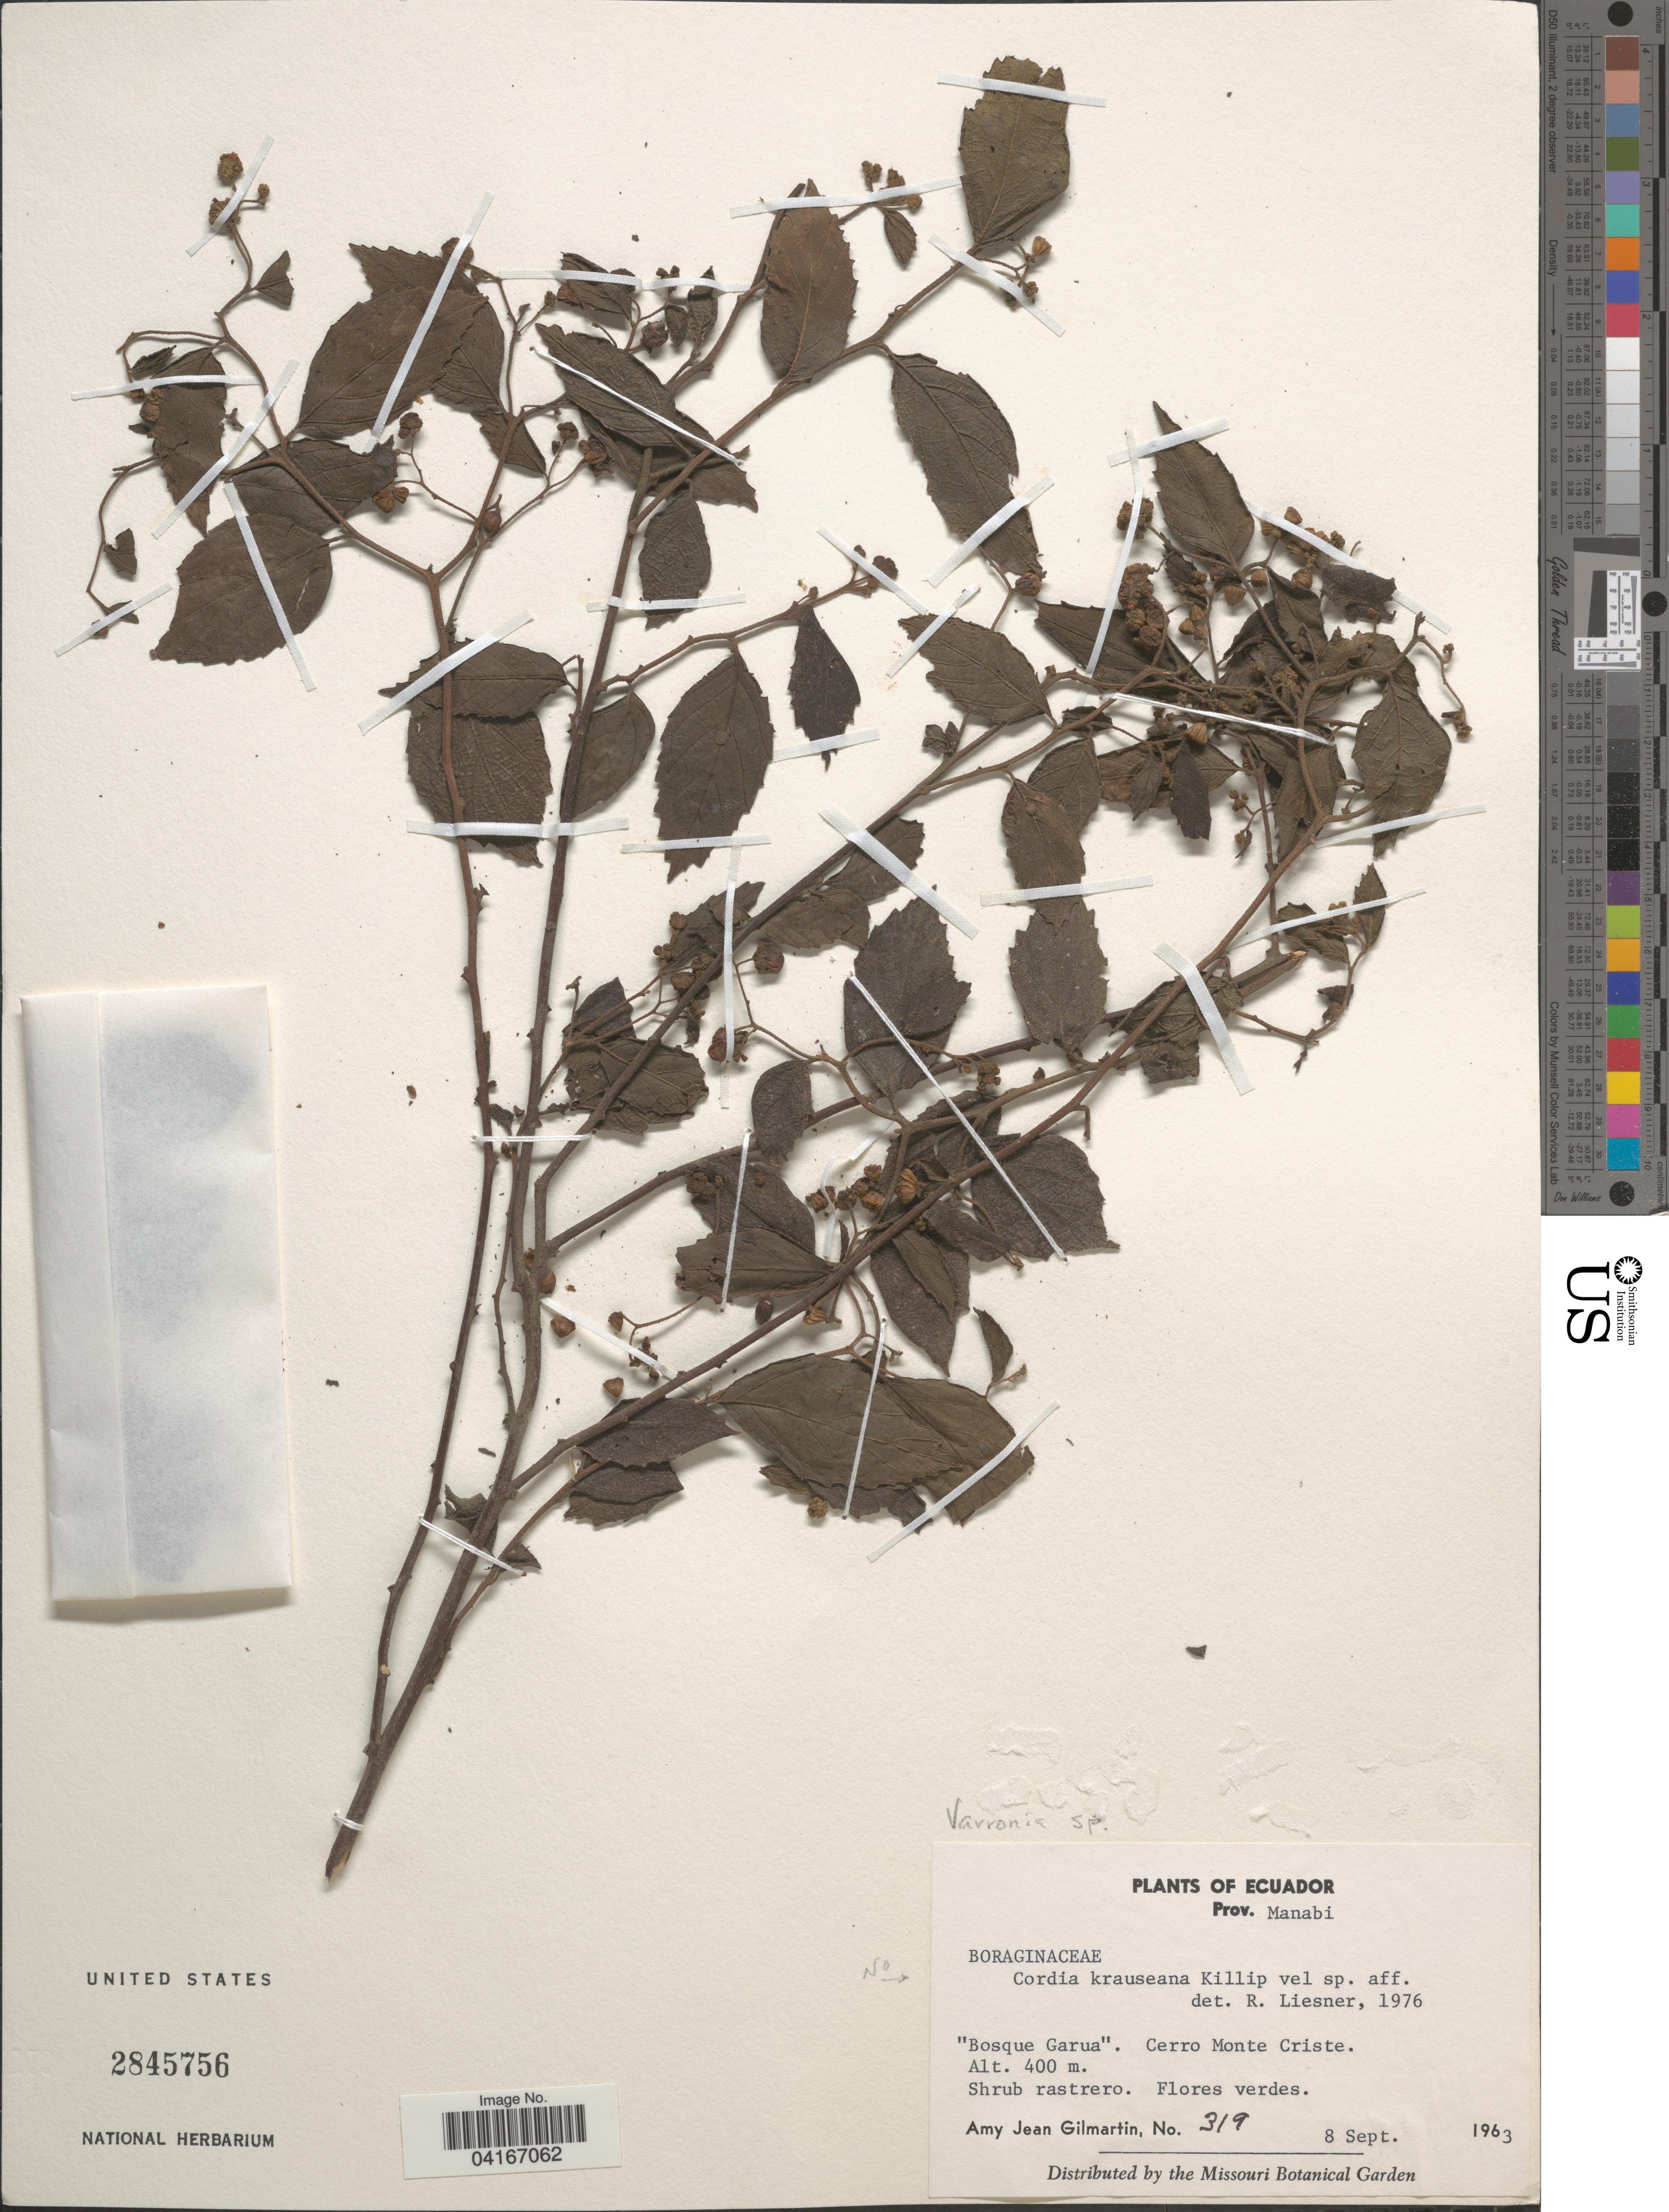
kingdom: Plantae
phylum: Tracheophyta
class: Magnoliopsida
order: Boraginales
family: Cordiaceae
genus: Cordia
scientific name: Cordia krauseana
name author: Killip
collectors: A. J. Gilmartin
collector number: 319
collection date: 1963-09-08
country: Ecuador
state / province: Manabí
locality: Bosque Garua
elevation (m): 400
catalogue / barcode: US 2845756